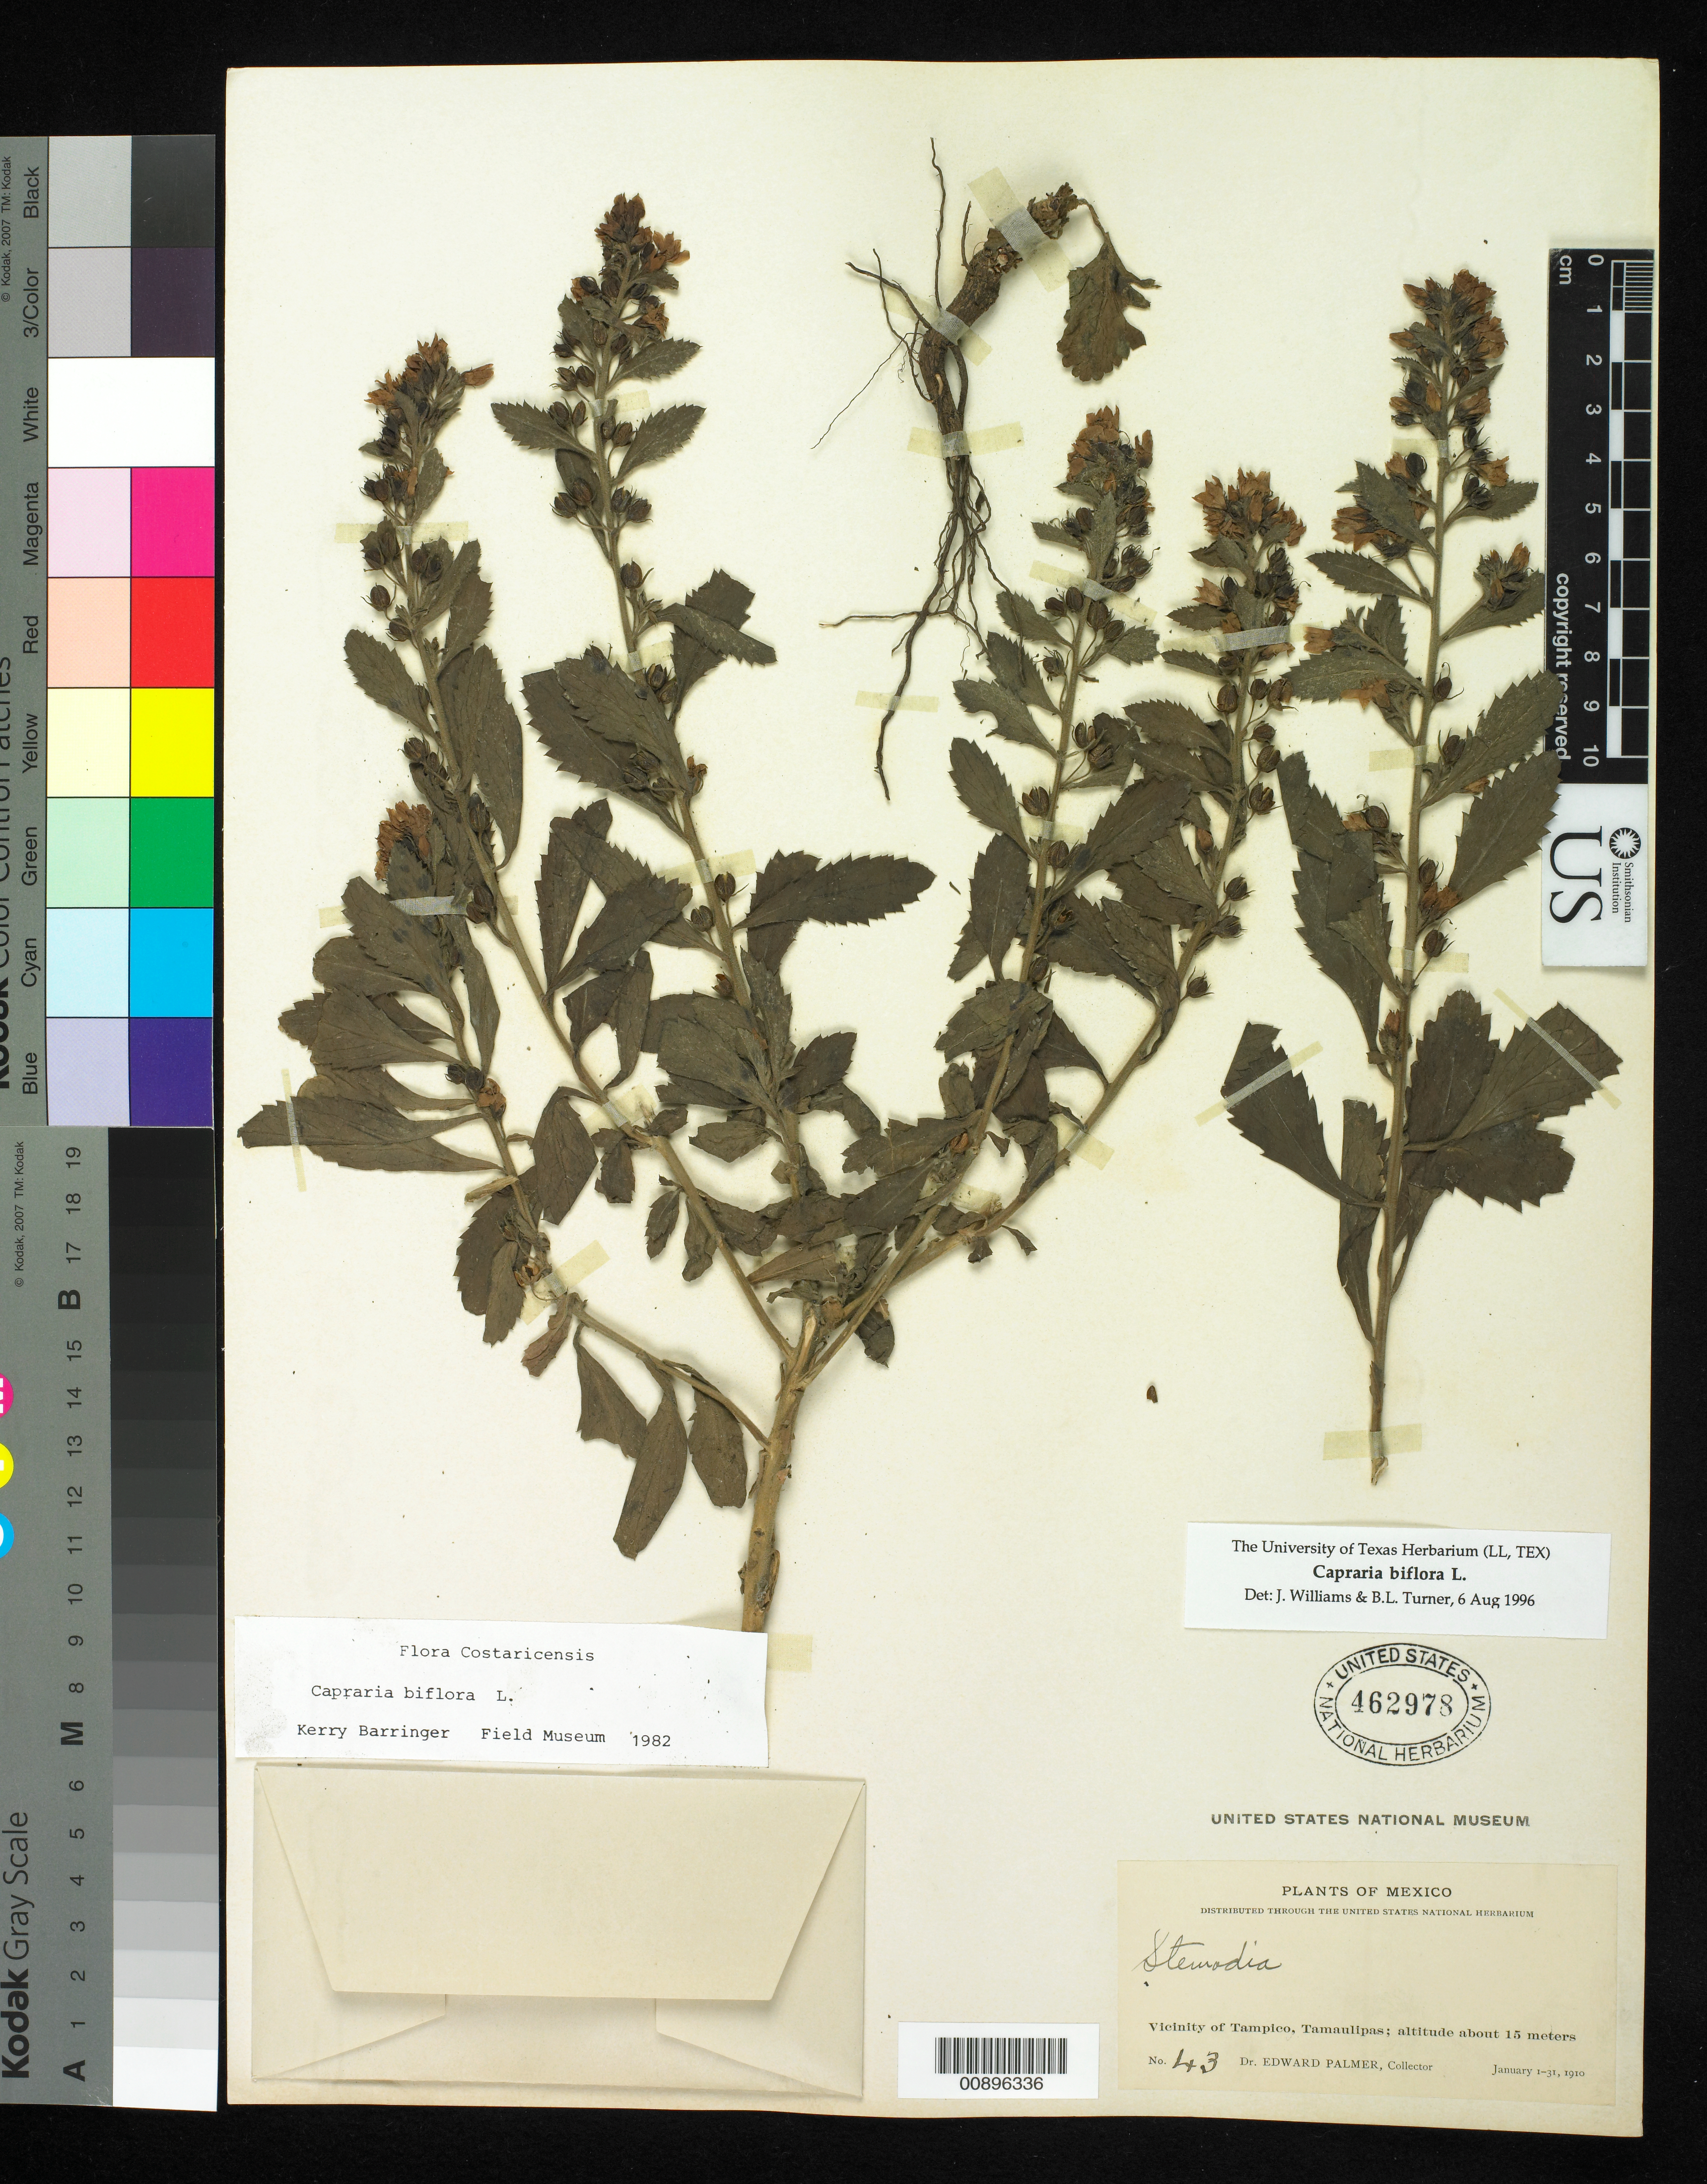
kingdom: Plantae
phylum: Tracheophyta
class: Magnoliopsida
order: Lamiales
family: Scrophulariaceae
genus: Capraria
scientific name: Capraria biflora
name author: L.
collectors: E. Palmer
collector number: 43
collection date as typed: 01 Jan 1910 to 31 Jan 1910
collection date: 1910-01-01/1910-01-31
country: Mexico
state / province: Tamaulipas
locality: Vicinity of Tampico, Tamaulipas.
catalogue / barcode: US 462978